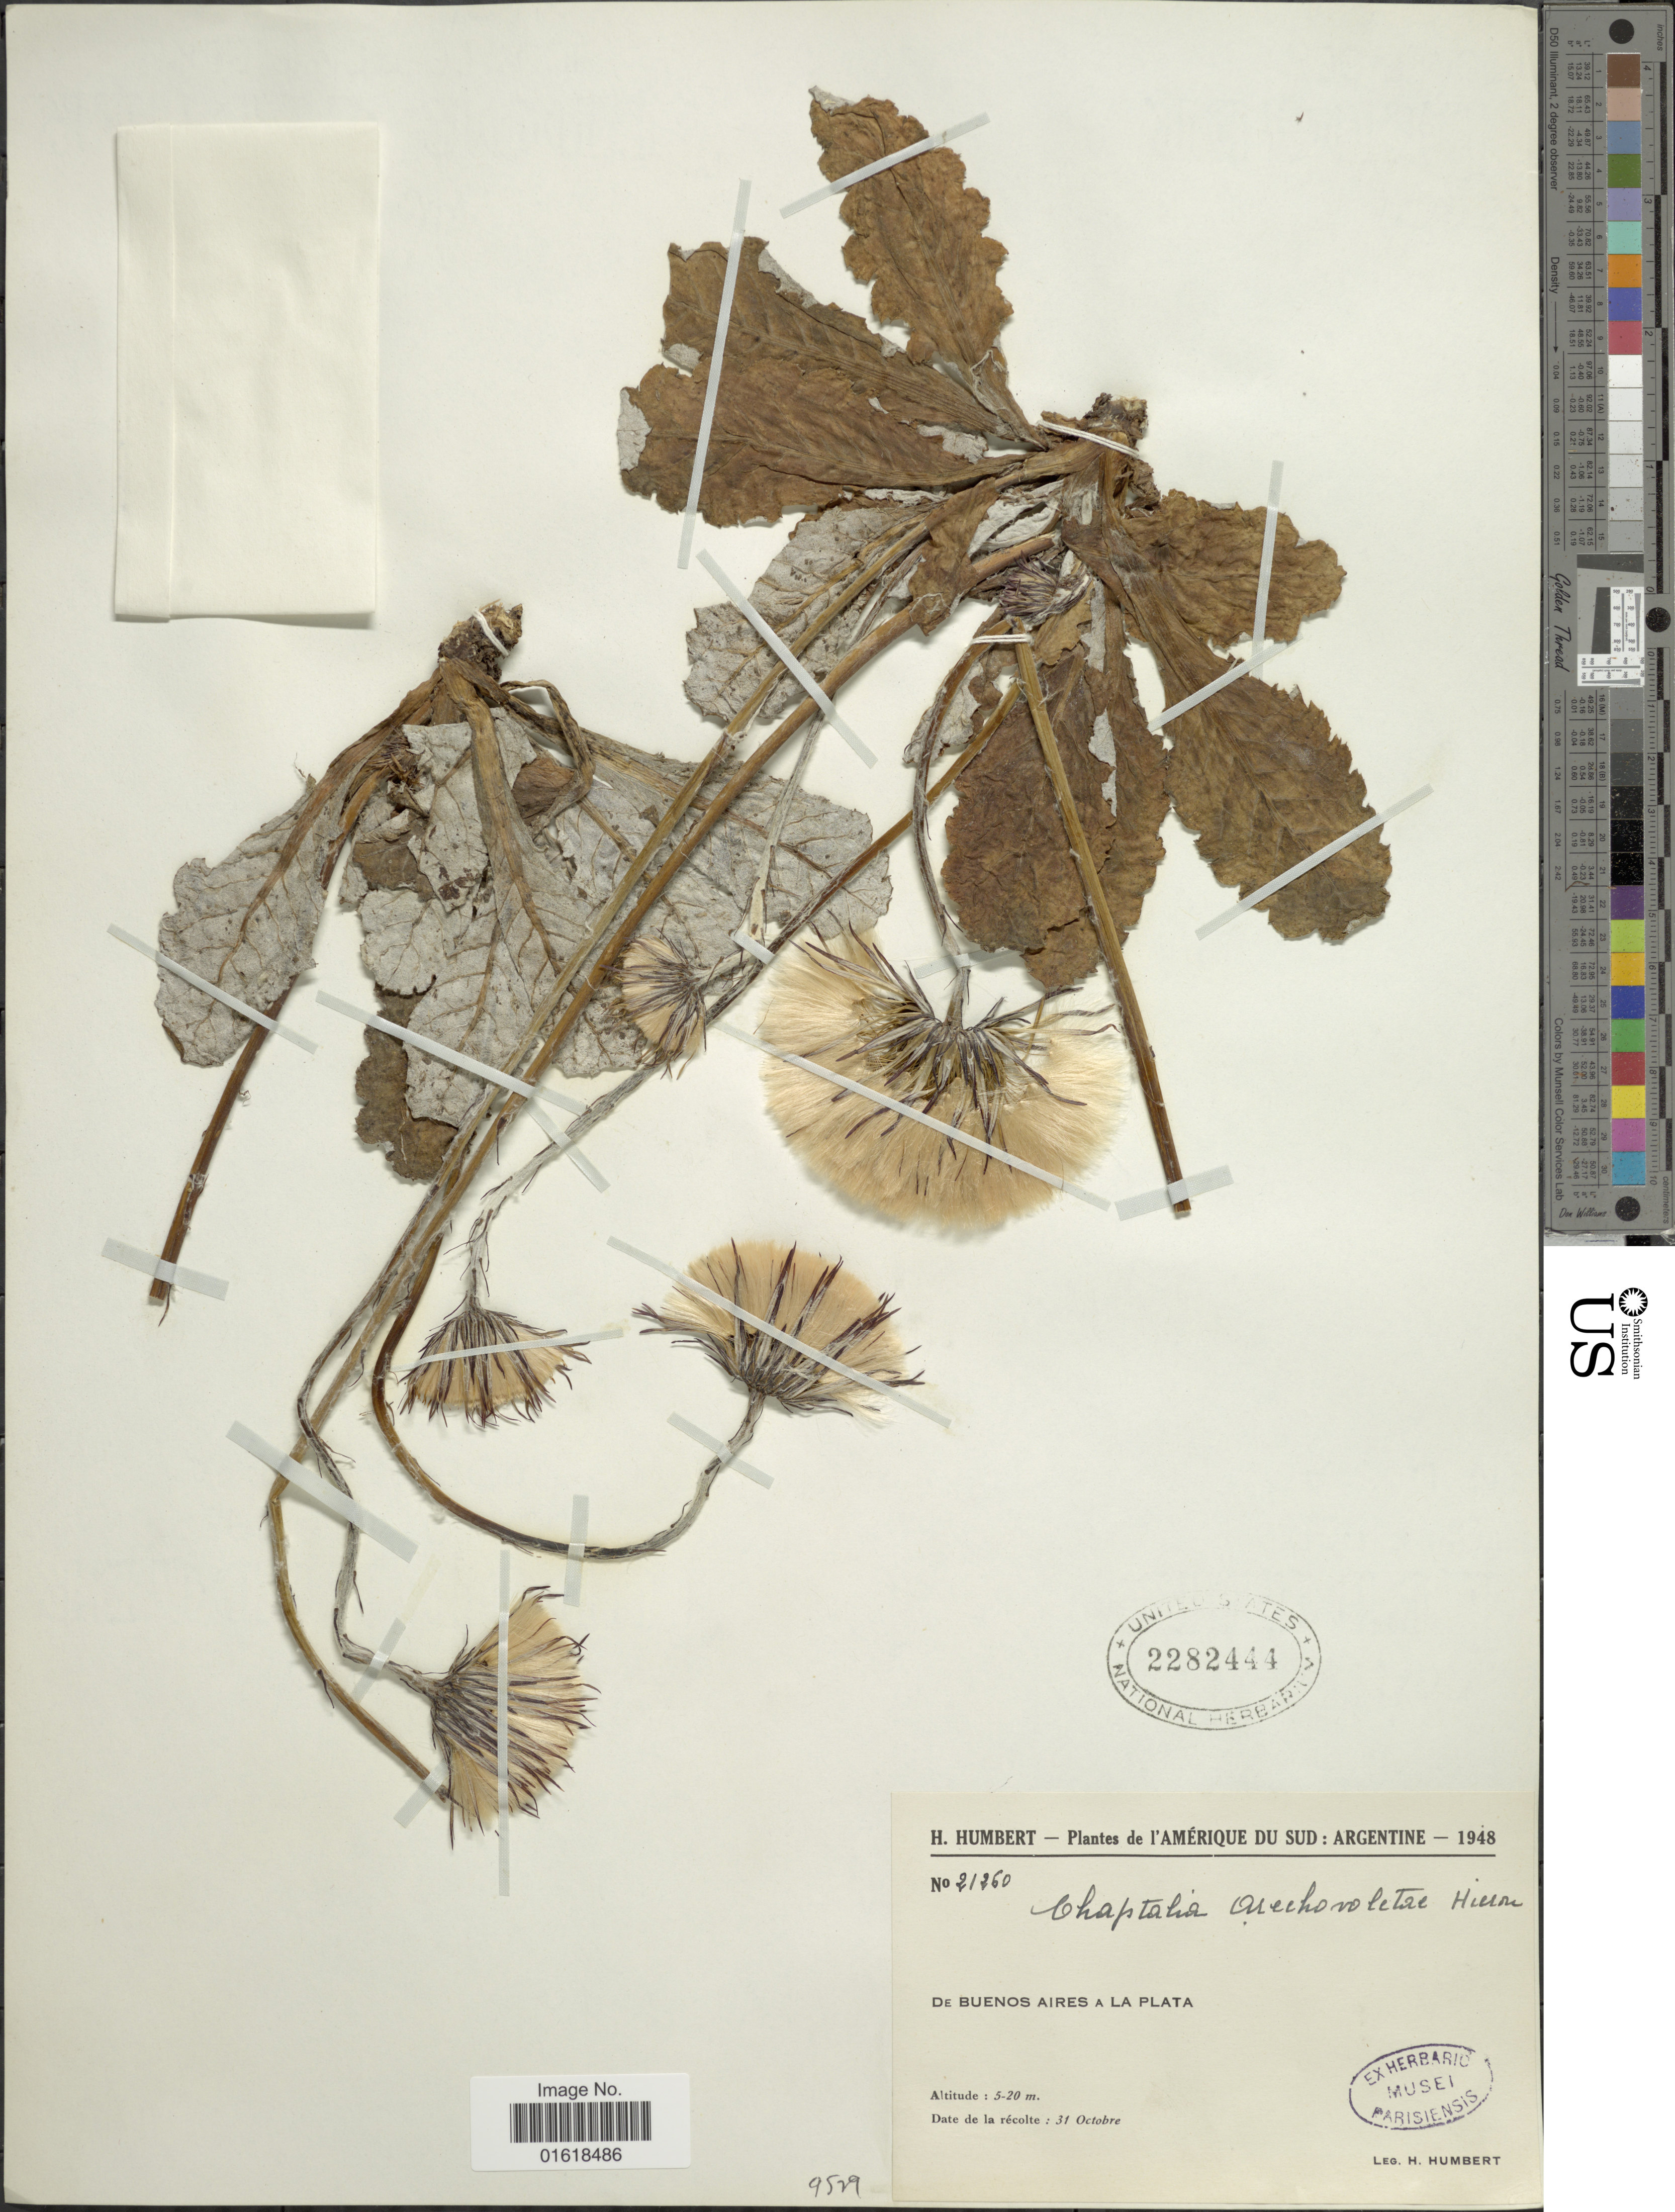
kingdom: Plantae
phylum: Tracheophyta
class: Magnoliopsida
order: Asterales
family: Asteraceae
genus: Chaptalia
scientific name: Chaptalia arechavaletae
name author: Arechav.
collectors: H. Humbert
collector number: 21260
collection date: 1948-10-31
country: Argentina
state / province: Buenos Aires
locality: La Plata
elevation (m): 5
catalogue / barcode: US 2282444